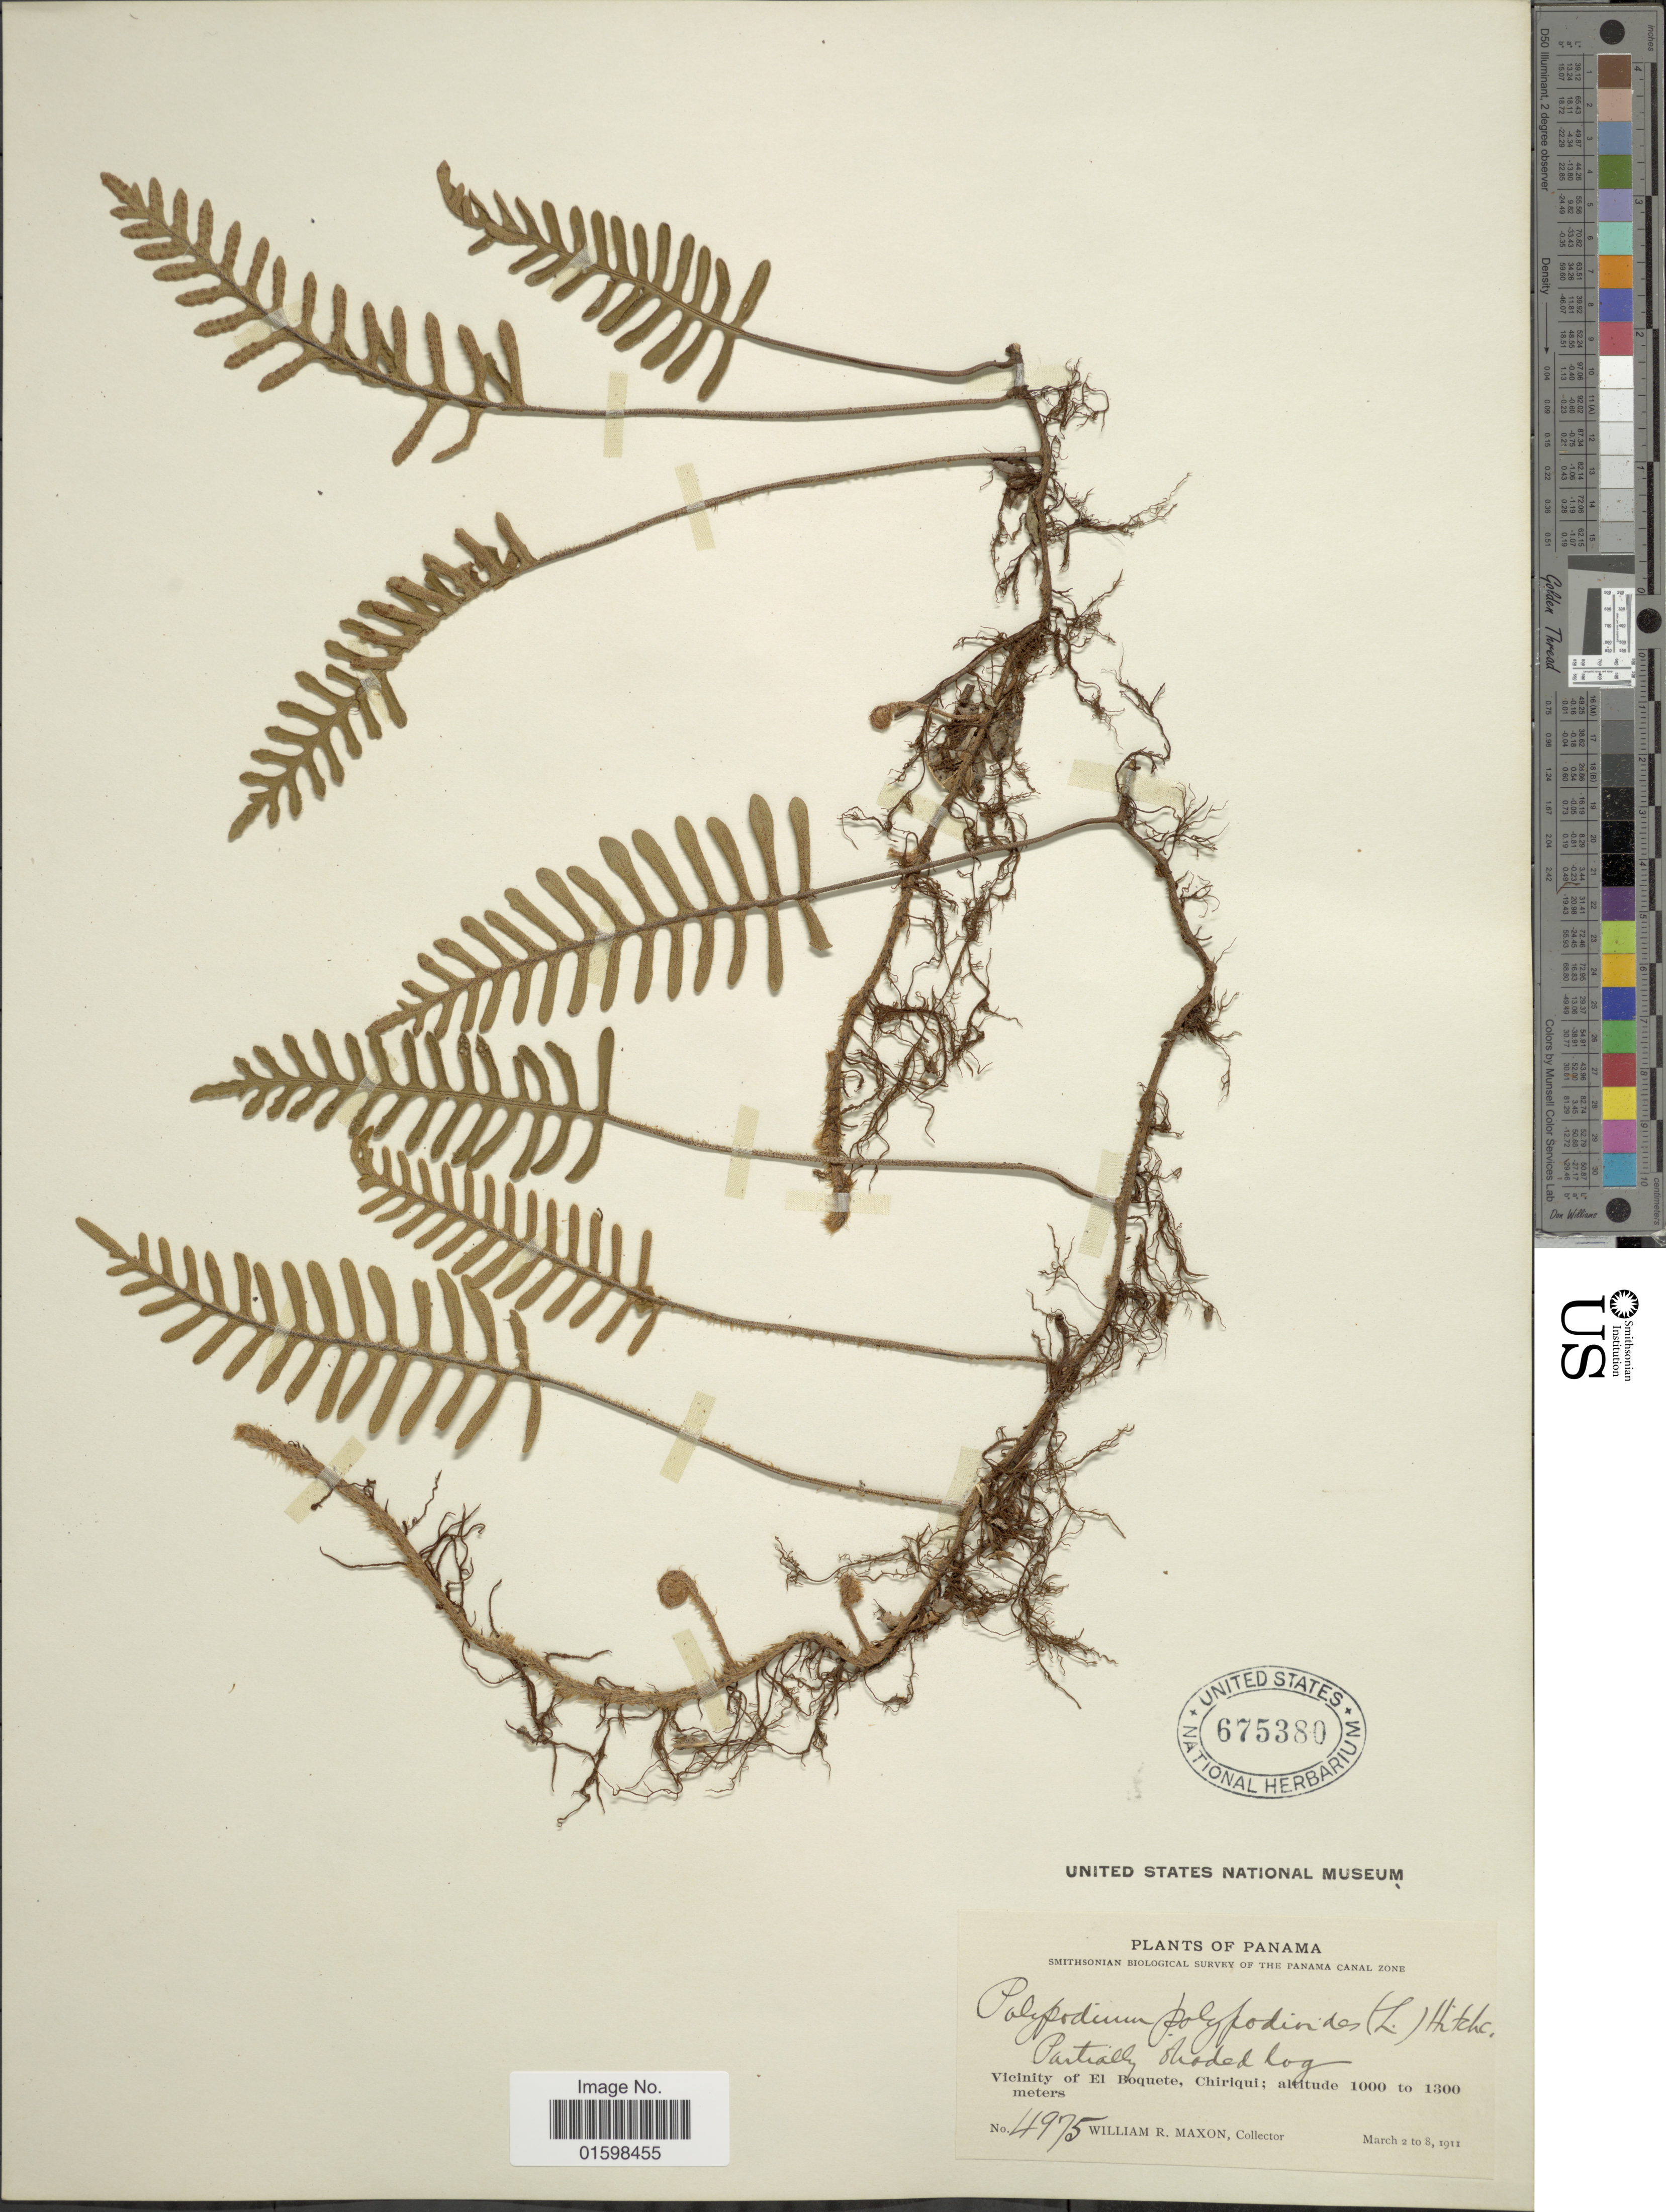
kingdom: Plantae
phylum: Tracheophyta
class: Polypodiopsida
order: Polypodiales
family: Polypodiaceae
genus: Pleopeltis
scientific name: Pleopeltis polypodioides var. acicularis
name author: (Weath.) E.G. Andrews & Windham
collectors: W. R. Maxon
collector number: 4975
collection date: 1911-03-02/1911-03-08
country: Panama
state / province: Chiriqui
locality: Vicinity of El Boquete, Chiriqui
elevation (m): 1000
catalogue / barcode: US 675380